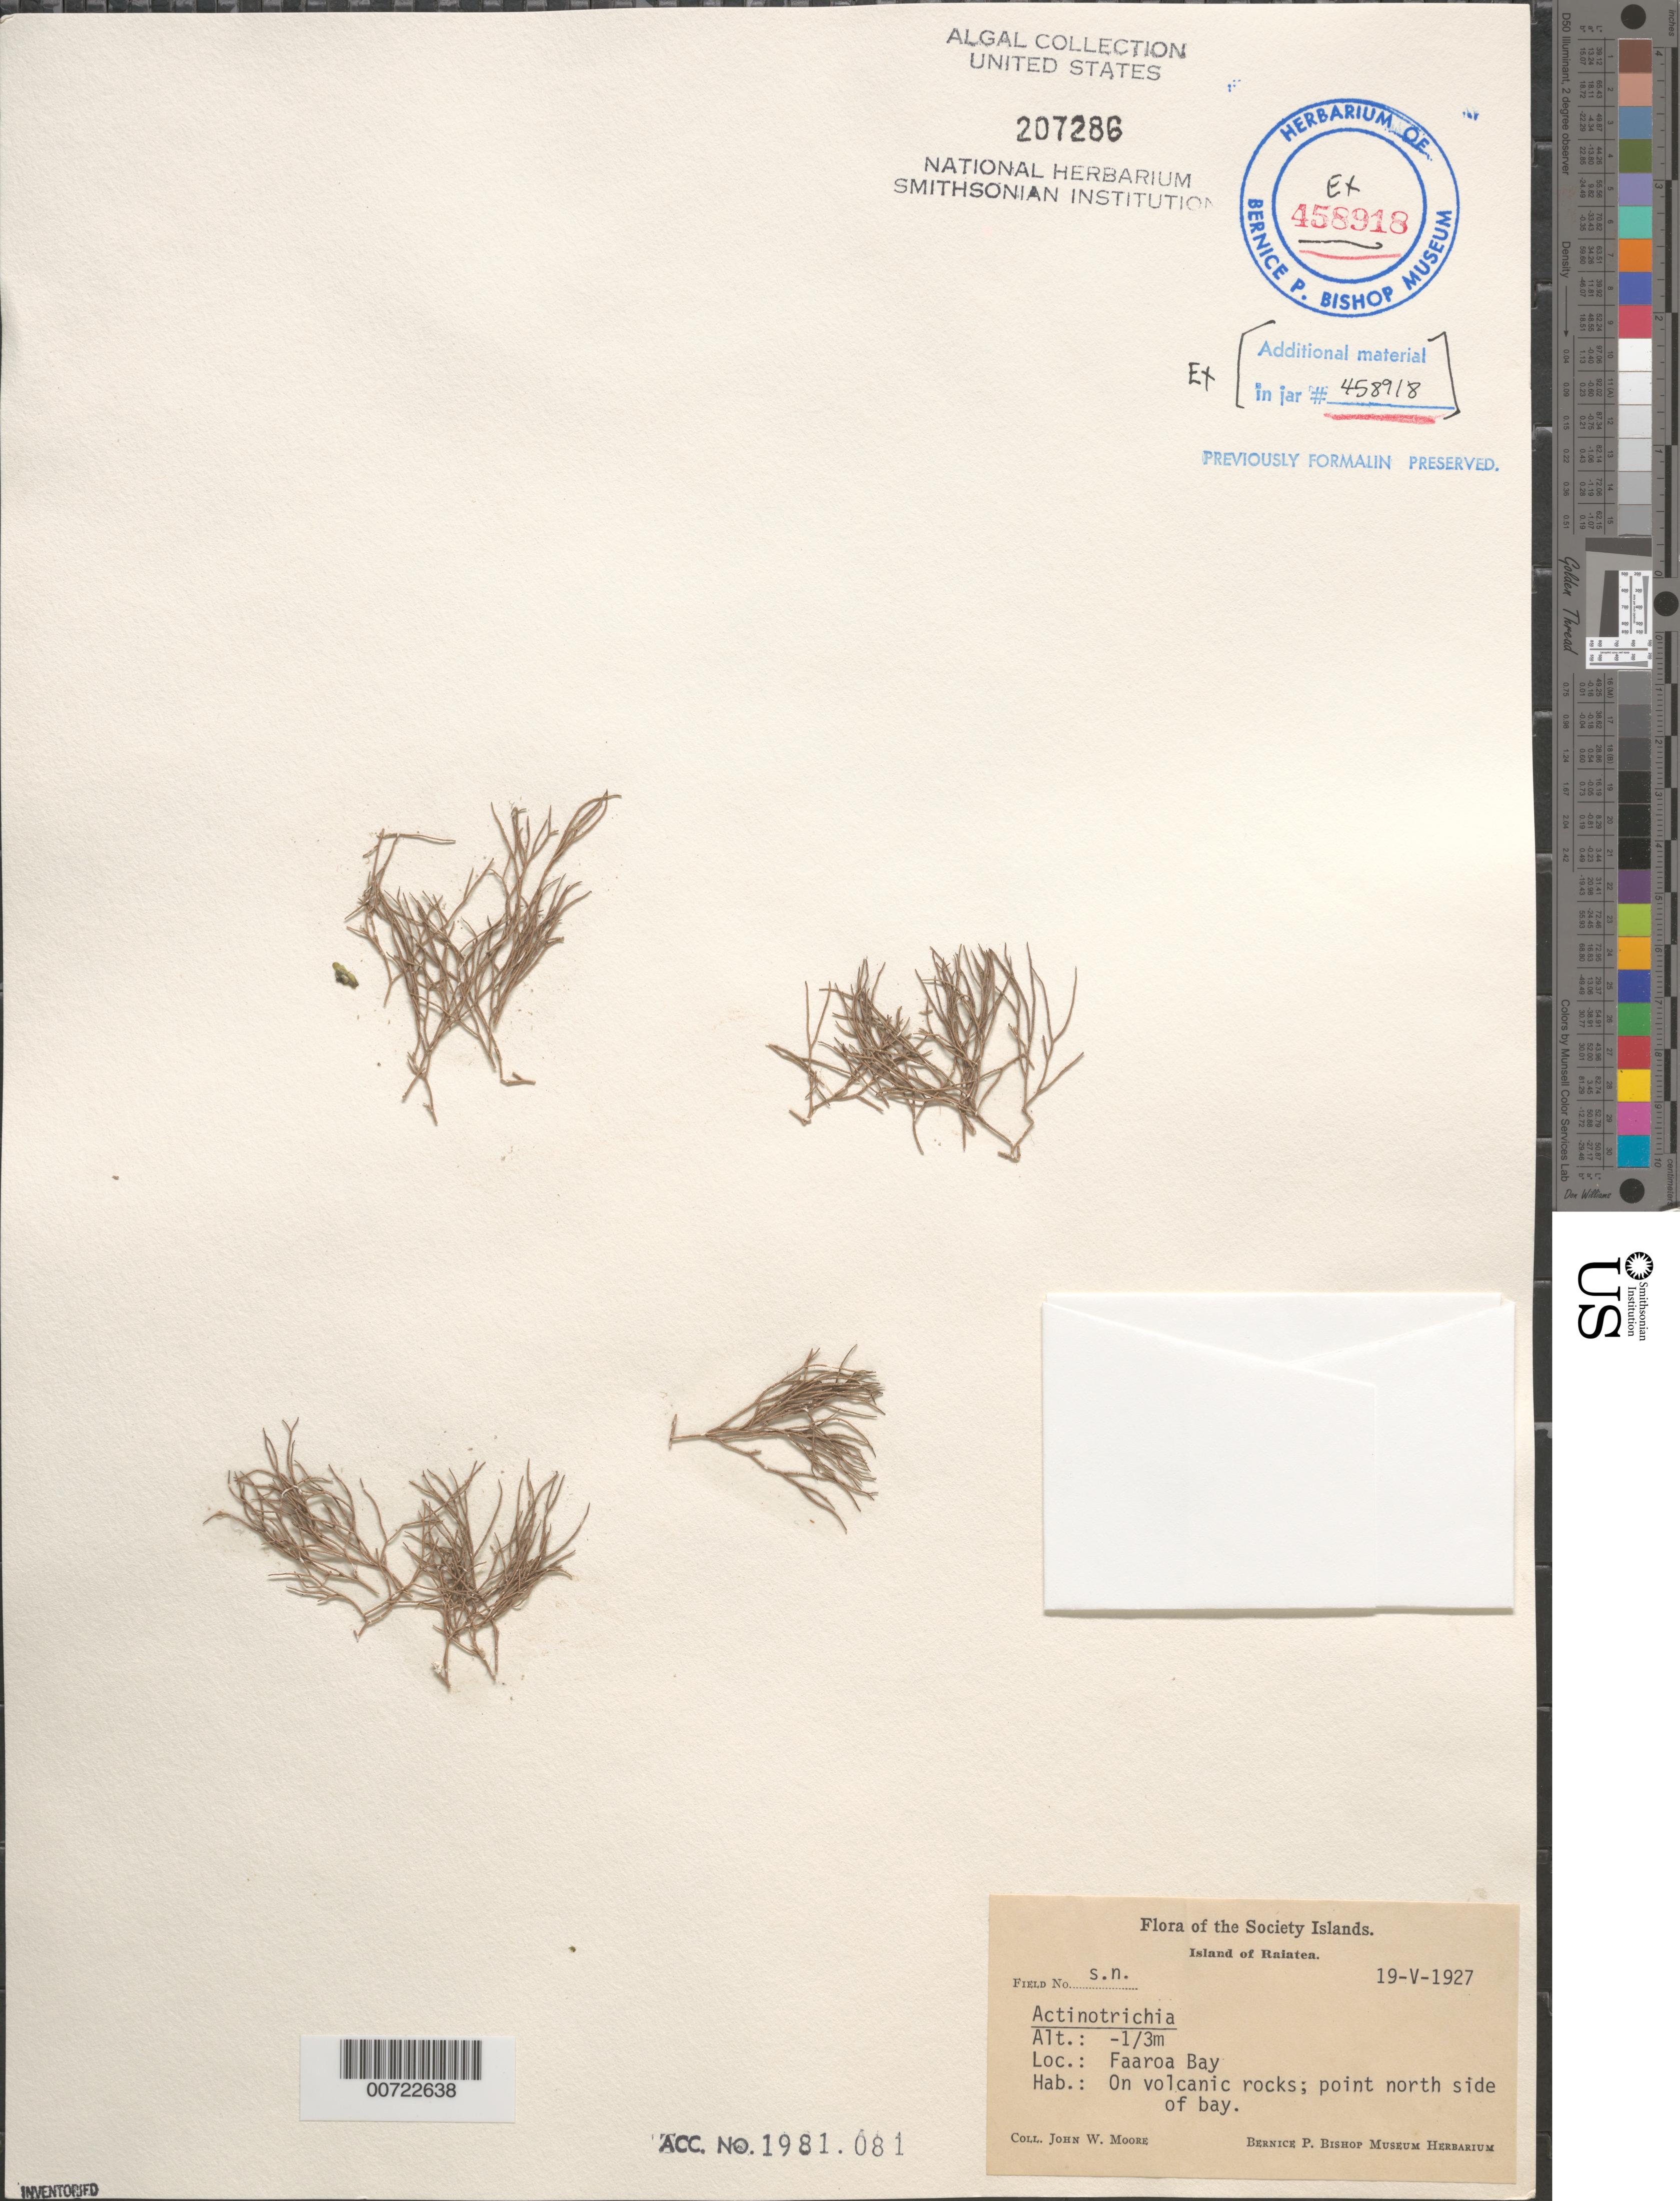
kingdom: Plantae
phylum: Rhodophyta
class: Florideophyceae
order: Nemaliales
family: Galaxauraceae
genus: Actinotrichia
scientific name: Actinotrichia sp.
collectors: J. W. Moore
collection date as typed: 19 May 1927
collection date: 1927-05-19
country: French Polynesia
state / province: Iles Sous-le-Vent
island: Raiatea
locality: Faaroa Bay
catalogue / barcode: US 207286